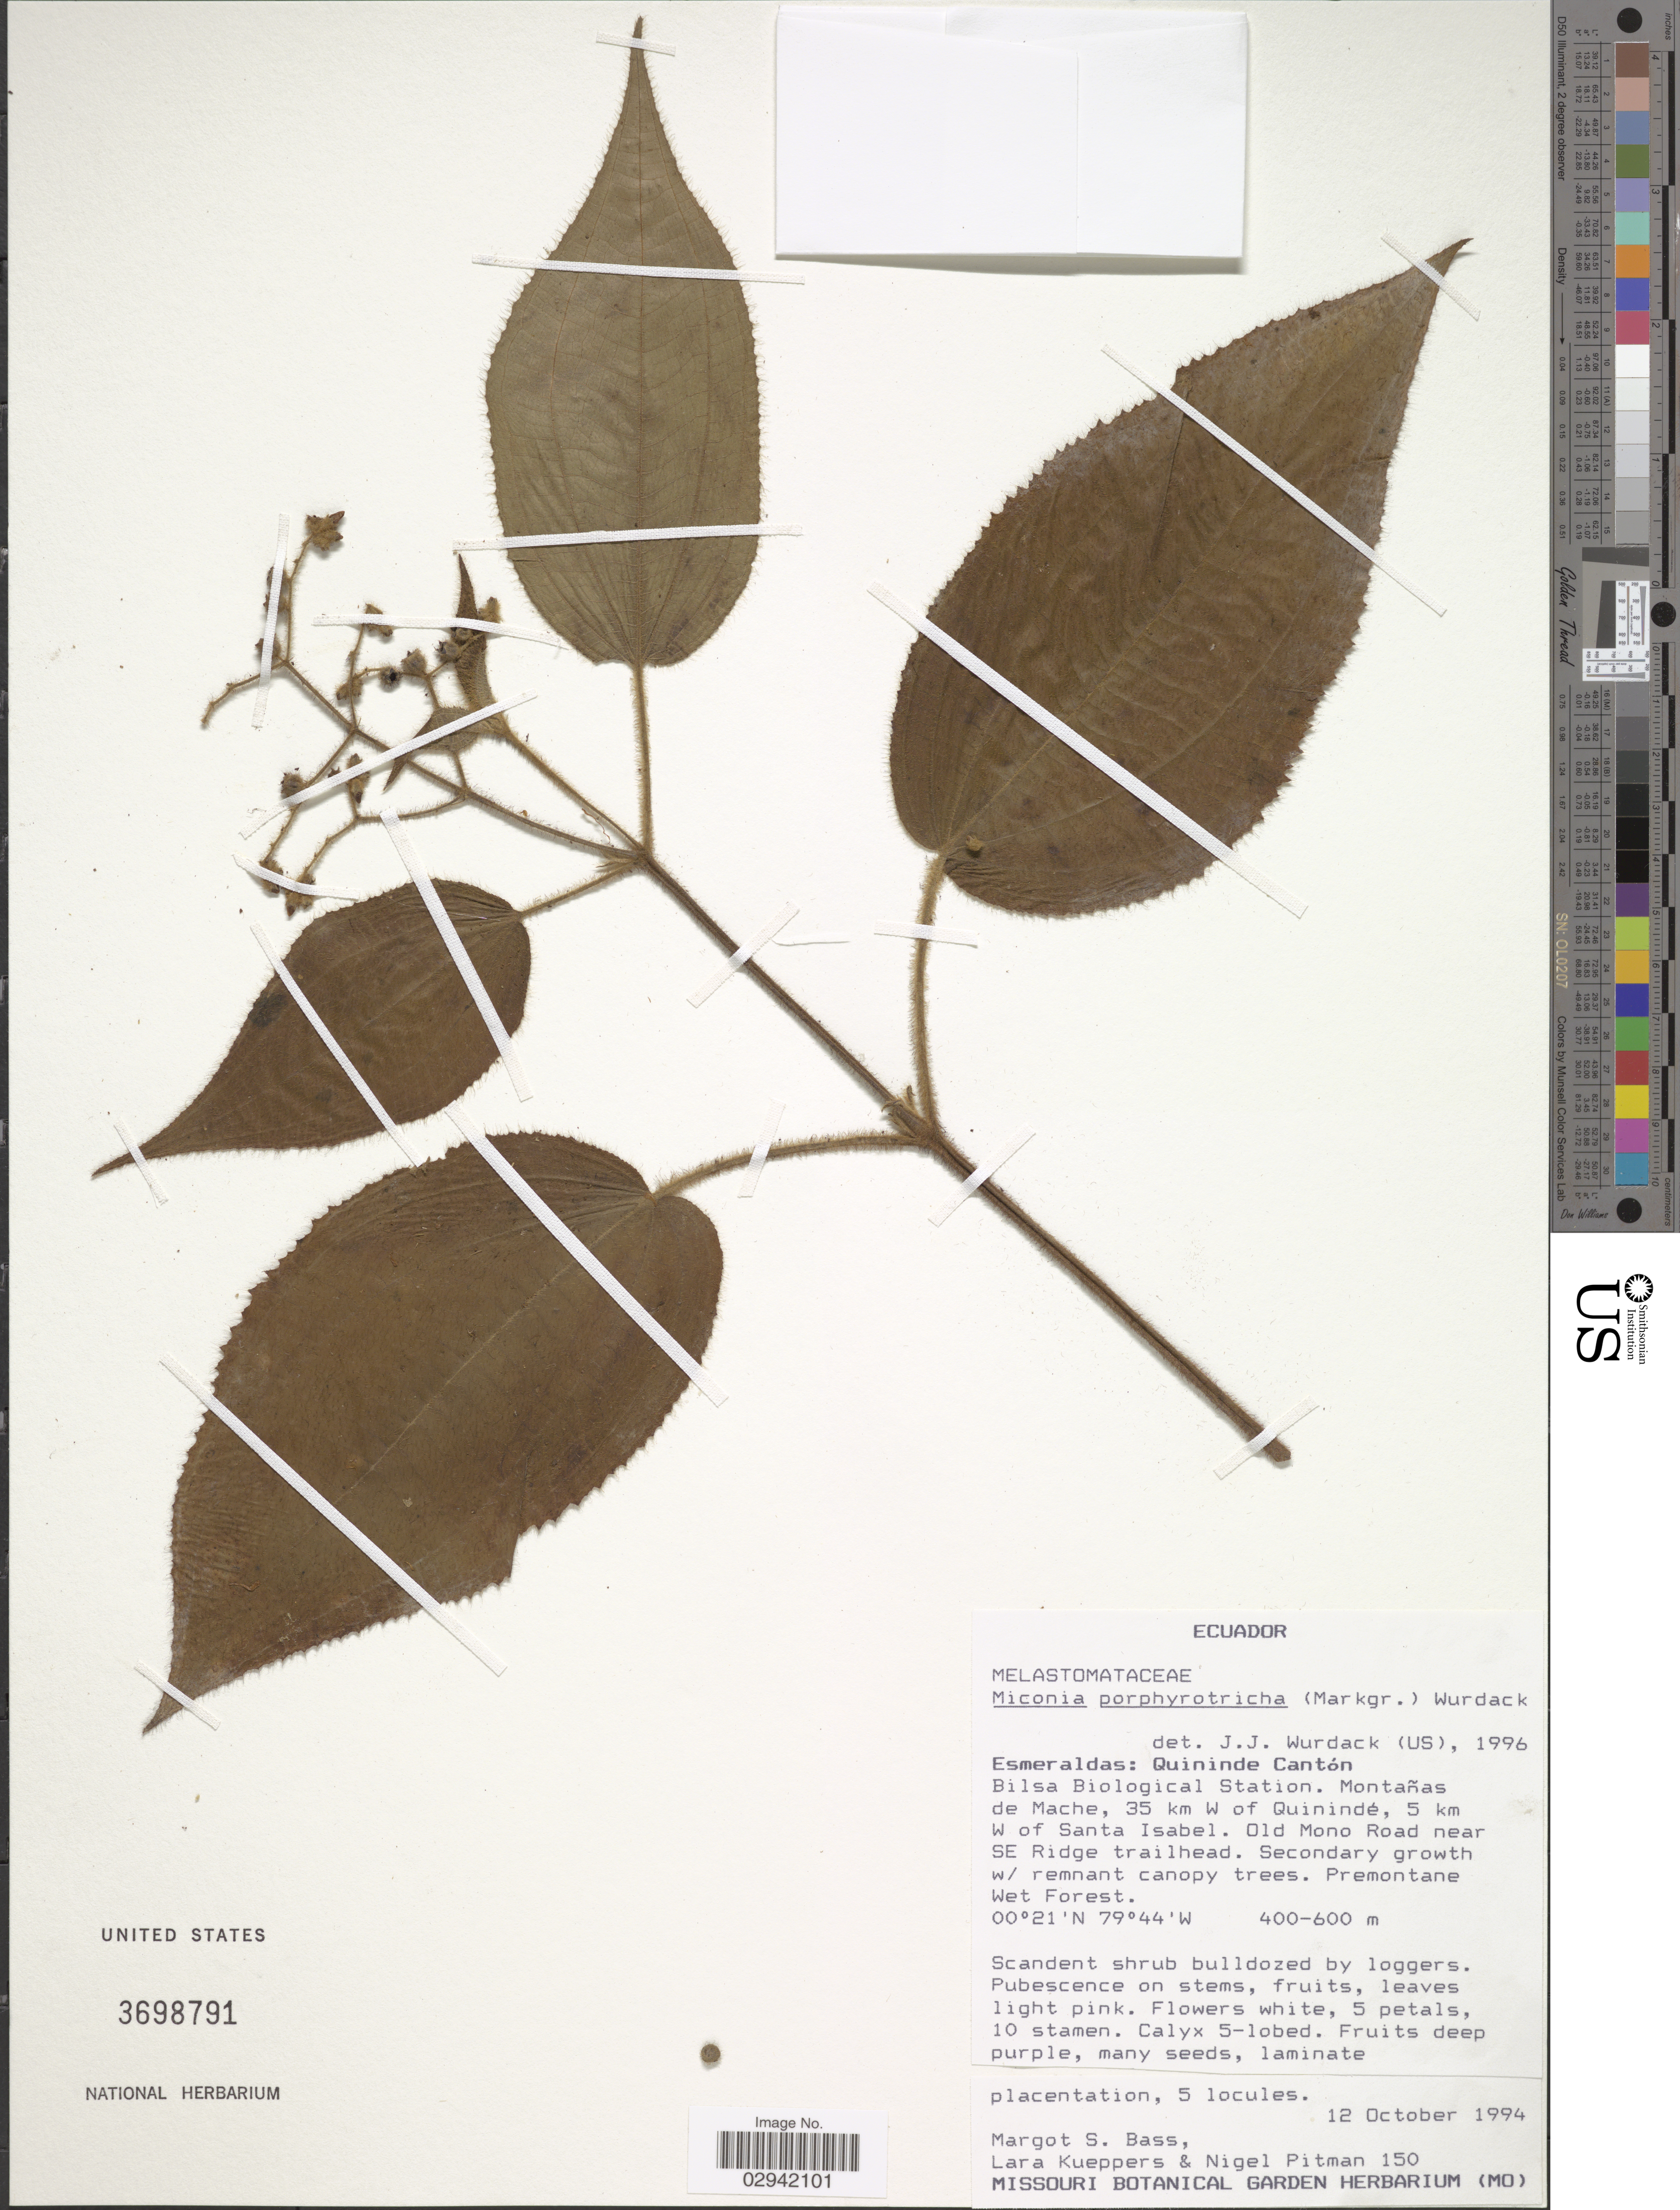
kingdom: Plantae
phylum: Tracheophyta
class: Magnoliopsida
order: Myrtales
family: Melastomataceae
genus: Miconia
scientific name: Miconia porphyrotricha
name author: (Markgr.) Wurdack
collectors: M. Bass, L. Kueppers & N. Pitman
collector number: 150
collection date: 1994-10-12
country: Ecuador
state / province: Esmeraldas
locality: Quininde Cantón. Bilsa Biological Station. Montañas de Mache, 35 km W of Quinindé, 5 km W of Santa Isabel. Old Mono Road near SE Ridge trailhead.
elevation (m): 400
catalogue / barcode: US 3698791